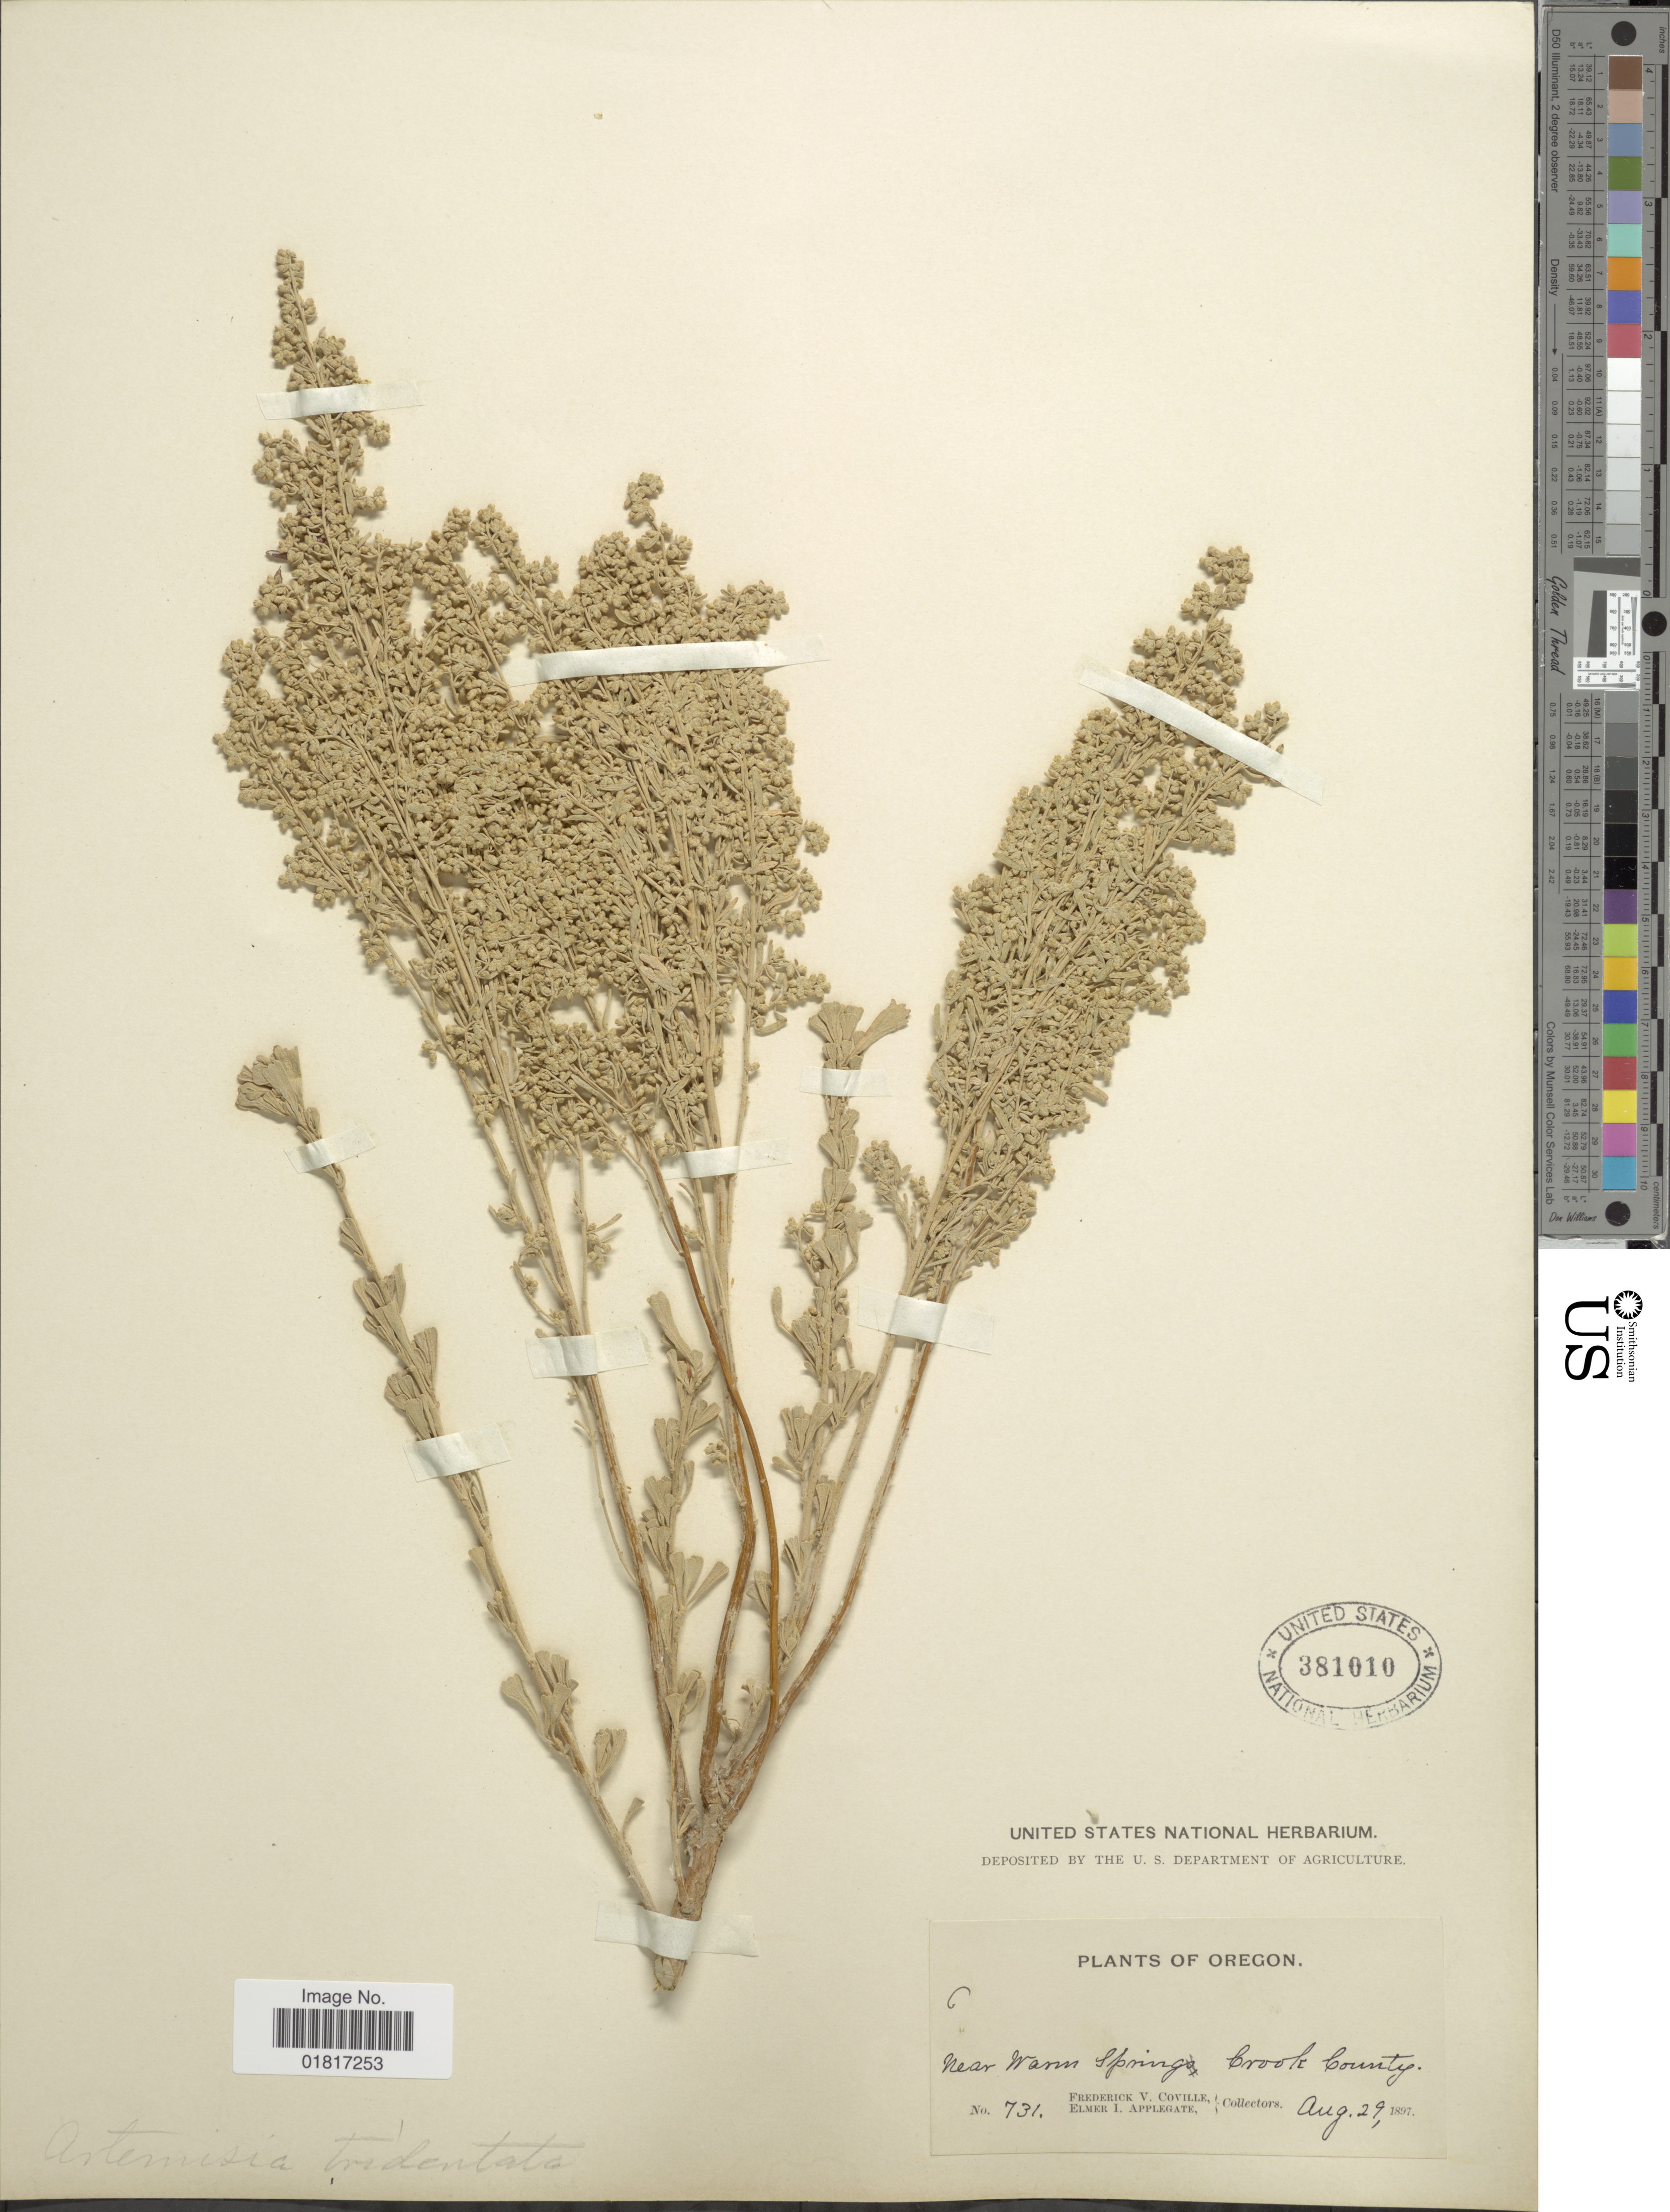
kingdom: Plantae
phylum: Tracheophyta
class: Magnoliopsida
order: Asterales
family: Asteraceae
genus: Artemisia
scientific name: Artemisia tridentata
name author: Nutt.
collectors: F. V. Coville & E. I. Applegate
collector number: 731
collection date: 1897-08-29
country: United States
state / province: Oregon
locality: Near Warm Spring, Cook County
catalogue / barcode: US 381010